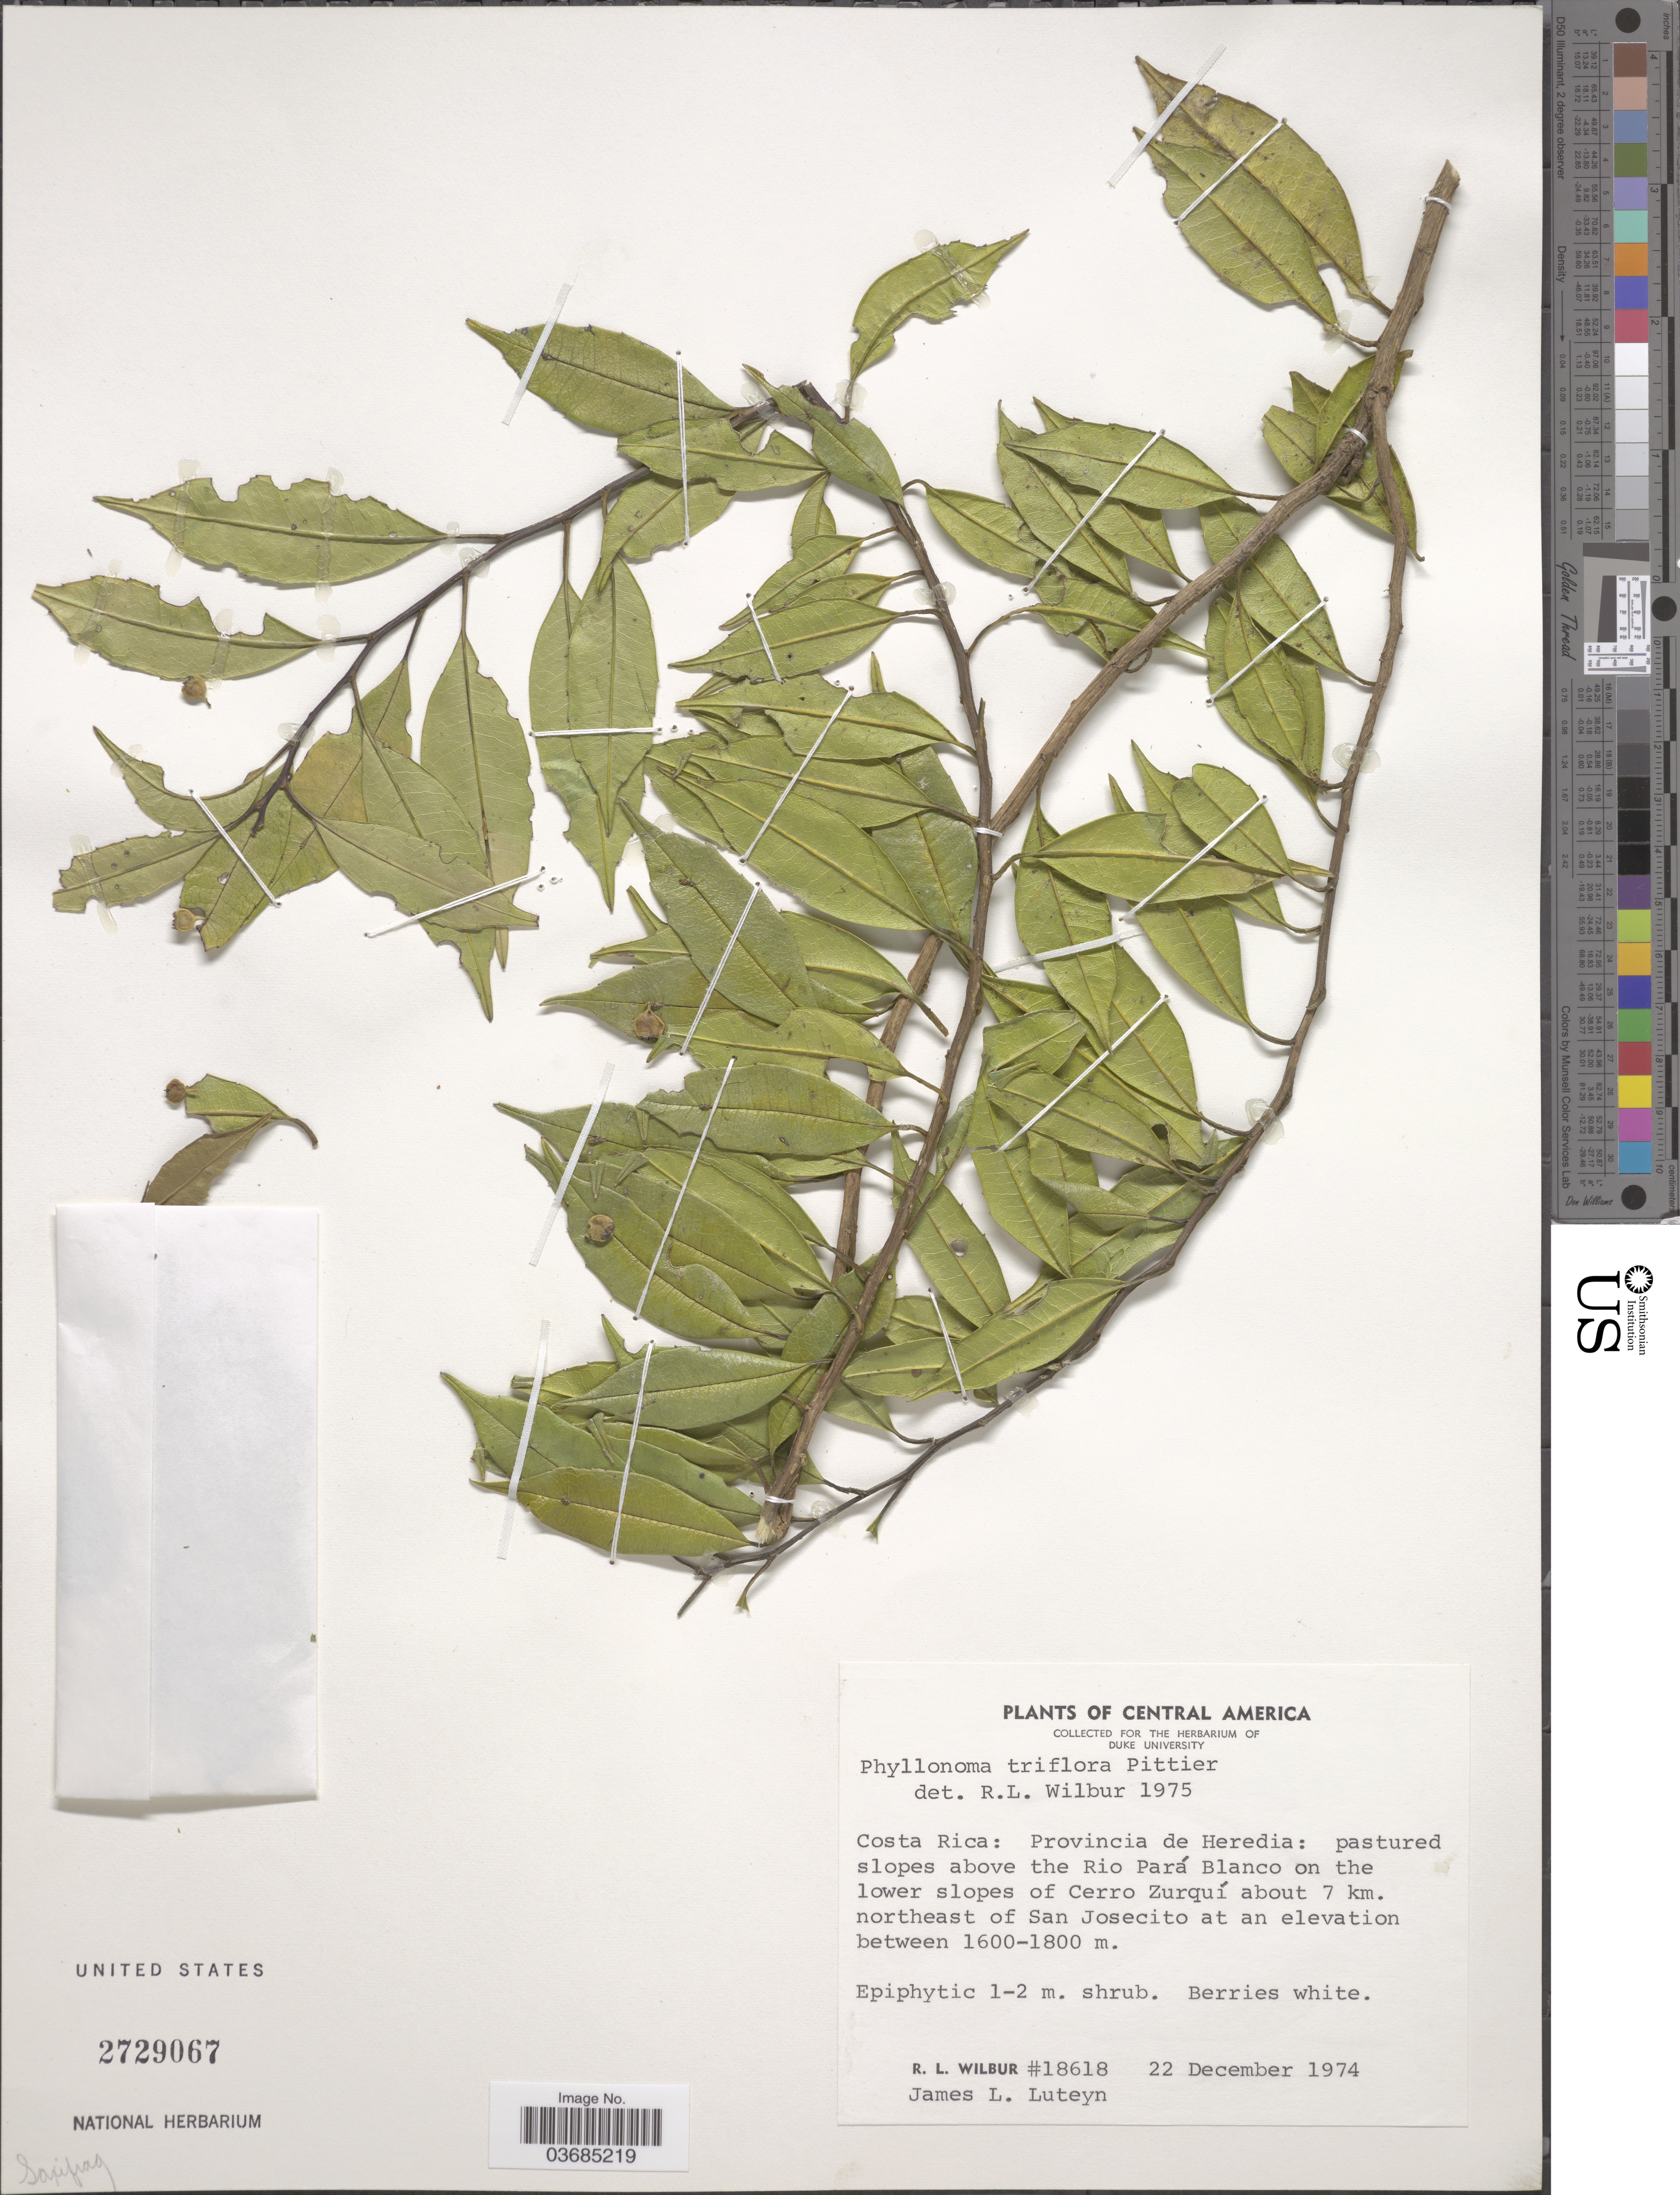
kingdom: Plantae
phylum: Tracheophyta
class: Magnoliopsida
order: Aquifoliales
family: Phyllonomaceae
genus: Phyllonoma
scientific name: Phyllonoma triflora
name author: Pittier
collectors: R. L. Wilbur & J. L. Luteyn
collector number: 18618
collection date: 1974-12-22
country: Costa Rica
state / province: Heredia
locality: Pastured slopes above the Rio Pará Blanco on the lower slopes of Cerro Zurquí about 7 km. northeast of San Josecito.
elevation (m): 1600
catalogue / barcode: US 2729067